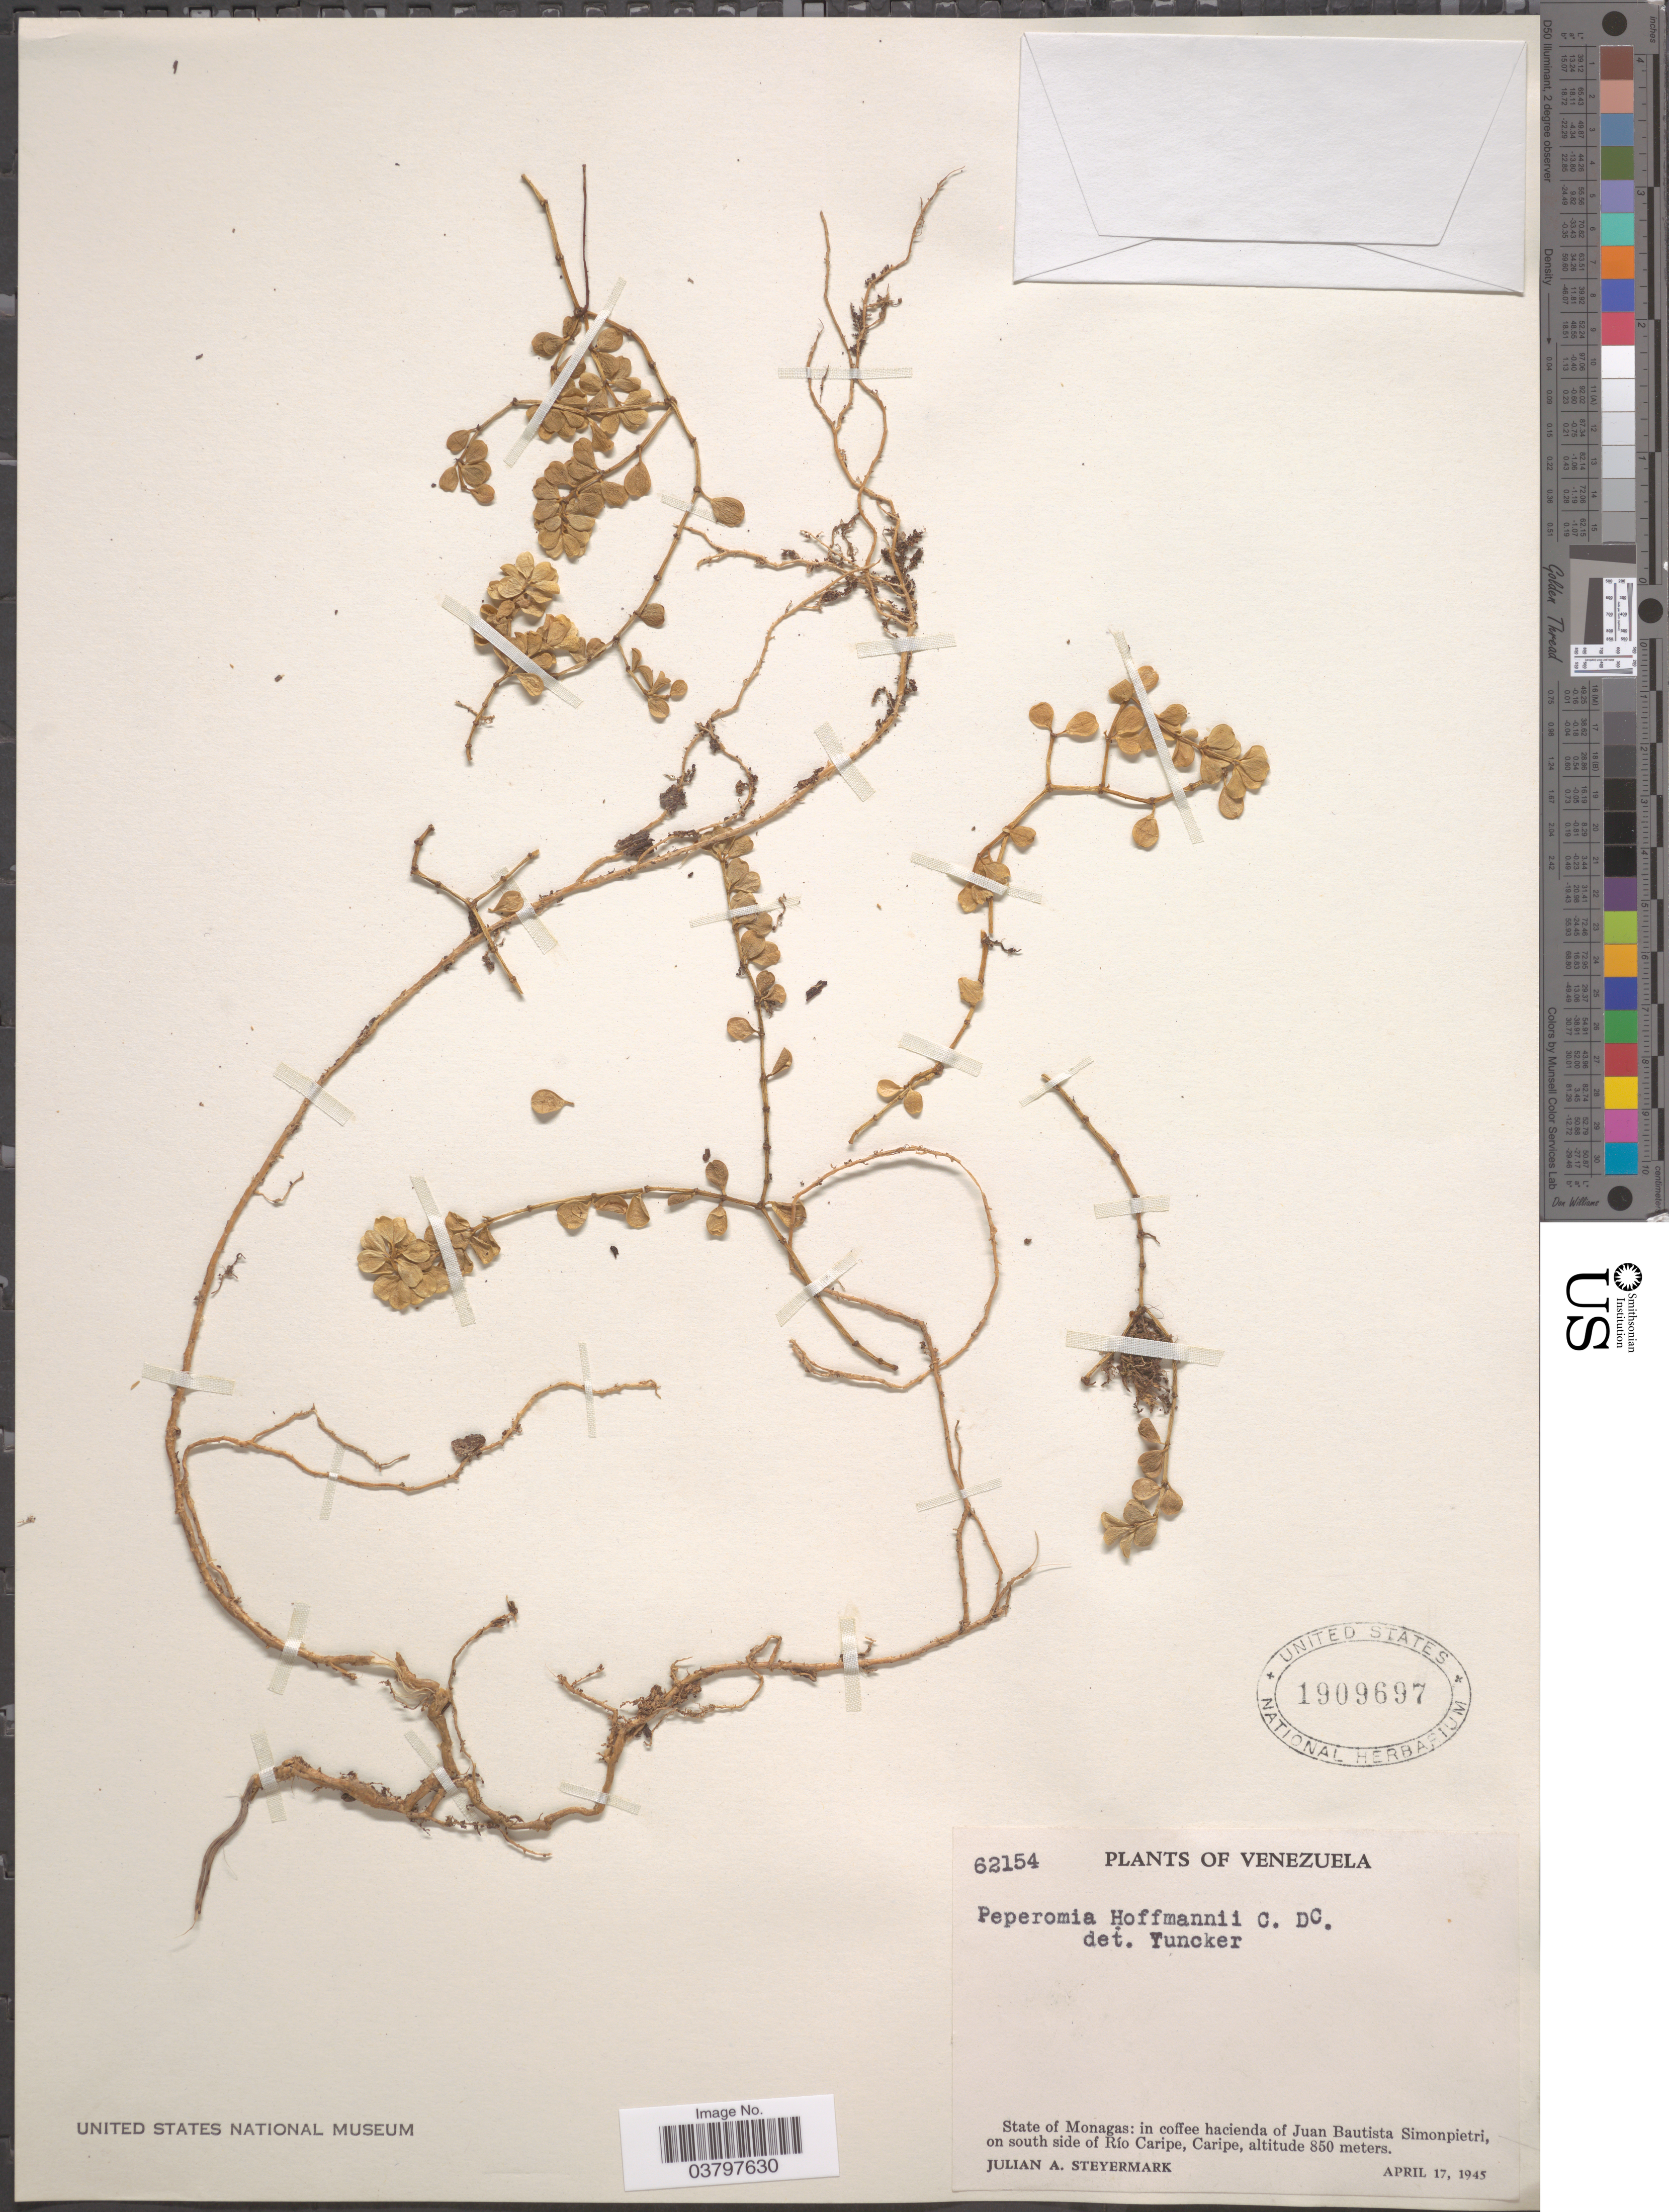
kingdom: Plantae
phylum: Tracheophyta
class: Magnoliopsida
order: Piperales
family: Piperaceae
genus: Peperomia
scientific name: Peperomia berlandieri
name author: Miq.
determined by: Jiménez, José Estaban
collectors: J. Steyermark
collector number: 62154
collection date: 1945-04-17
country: Venezuela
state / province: Monagas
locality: In coffee hacienda of Juan Bautista Simonpietri, on south side of Río Caripe, Caripe.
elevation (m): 850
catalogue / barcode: US 1909697